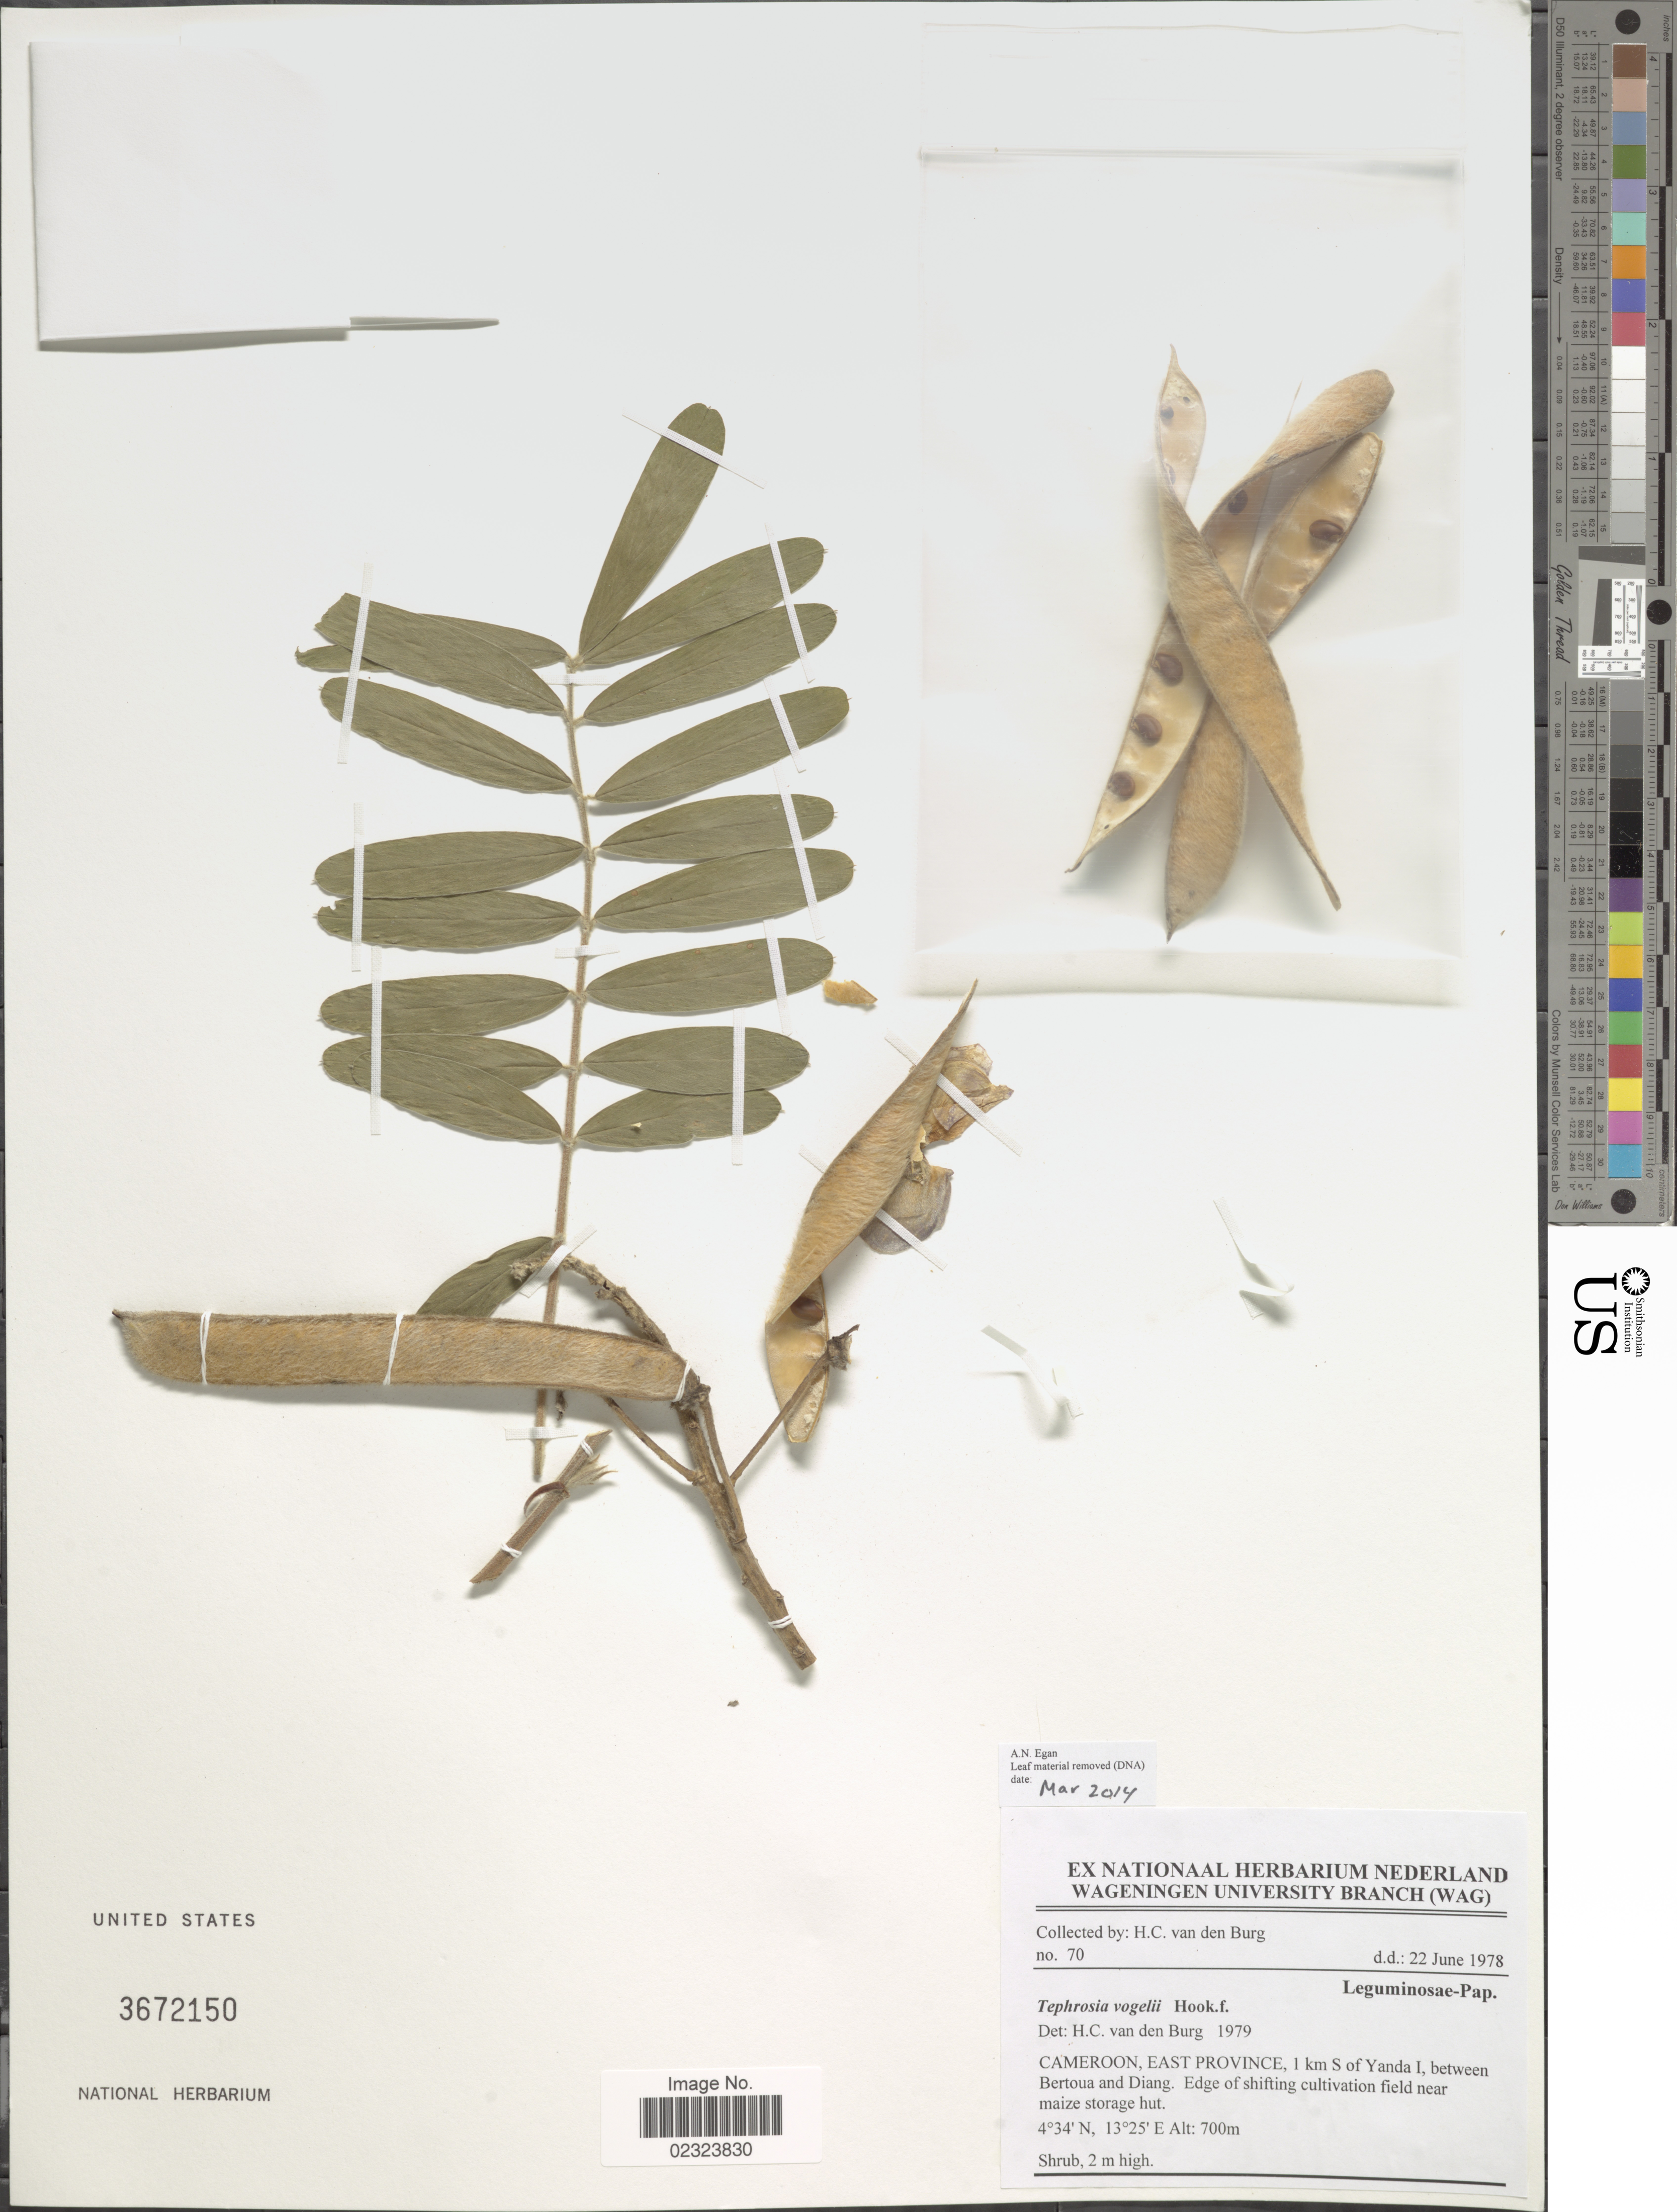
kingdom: Plantae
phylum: Tracheophyta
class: Magnoliopsida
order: Fabales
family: Fabaceae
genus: Tephrosia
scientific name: Tephrosia vogelii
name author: Hook. f.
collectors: H. Burg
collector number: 70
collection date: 1978-06-22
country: Cameroon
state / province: Est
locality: East Province, 1 km S of Yanda I, between Bertoua and Diang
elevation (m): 700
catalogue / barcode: US 3672150